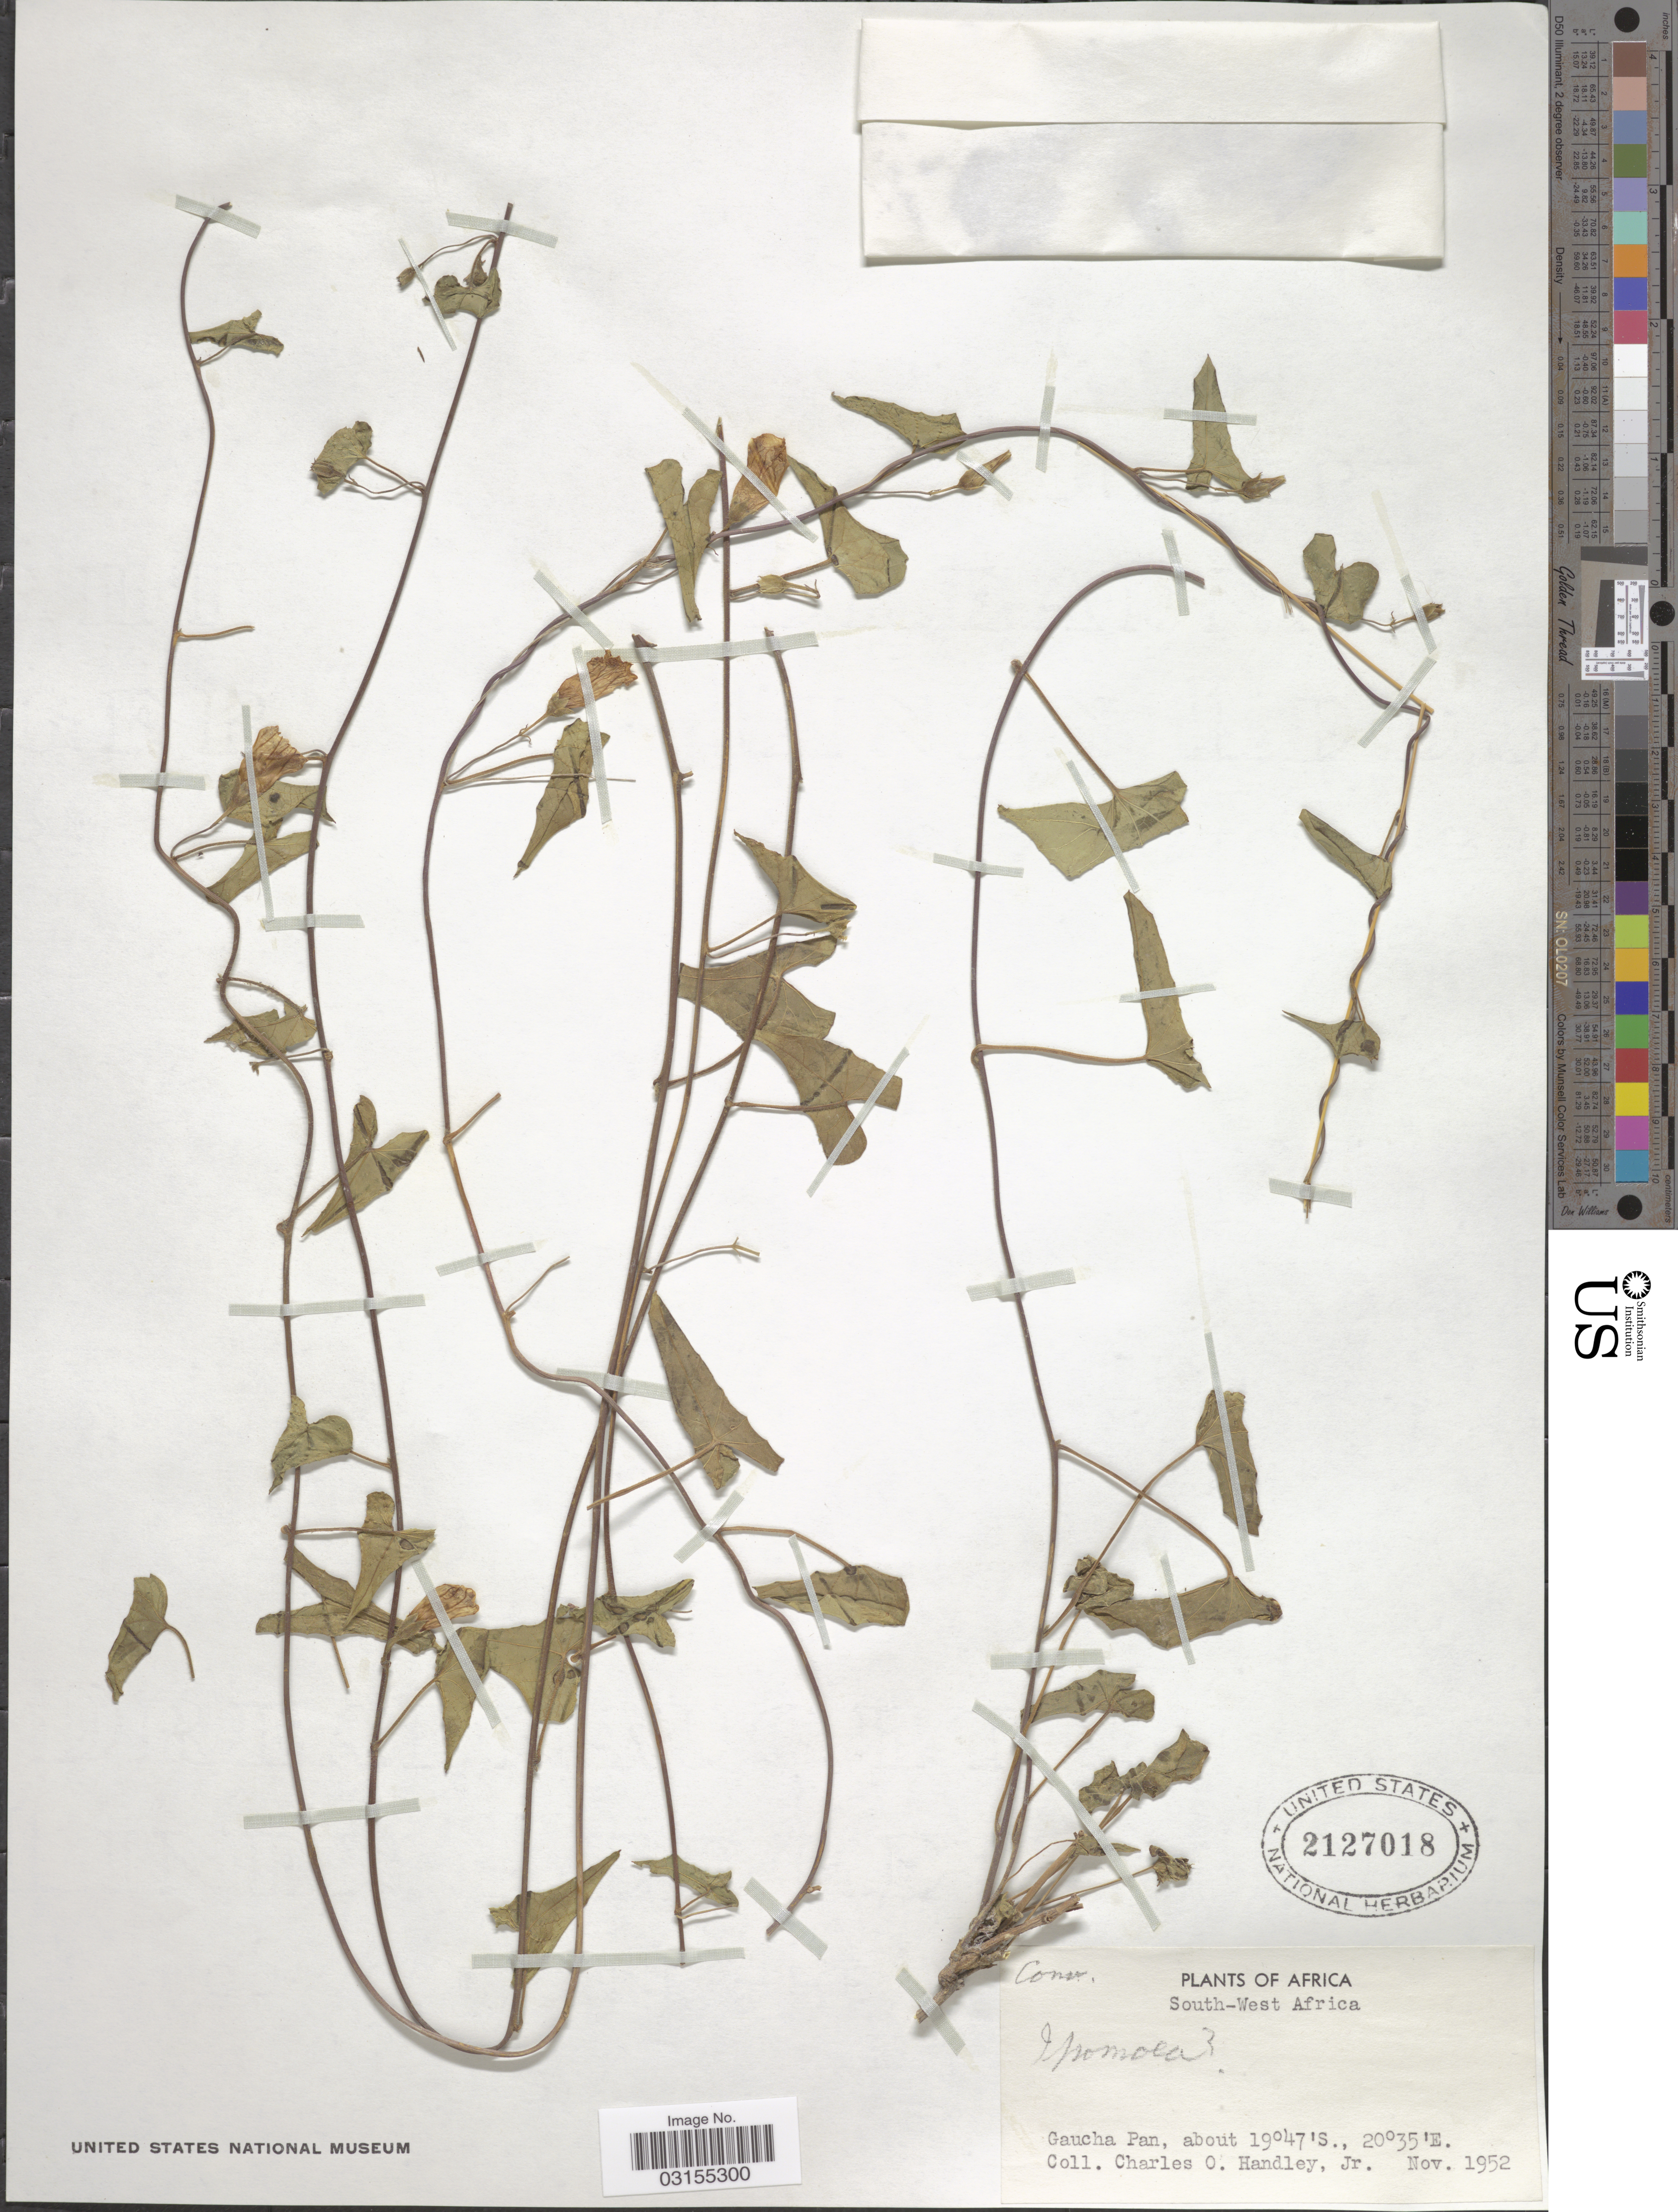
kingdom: Plantae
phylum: Tracheophyta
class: Magnoliopsida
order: Solanales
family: Convolvulaceae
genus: Ipomoea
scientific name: Ipomoea sp.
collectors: C. Handley Jr.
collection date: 1952-11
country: Namibia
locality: South-West Africa. Gaucha Pan.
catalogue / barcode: US 2127018